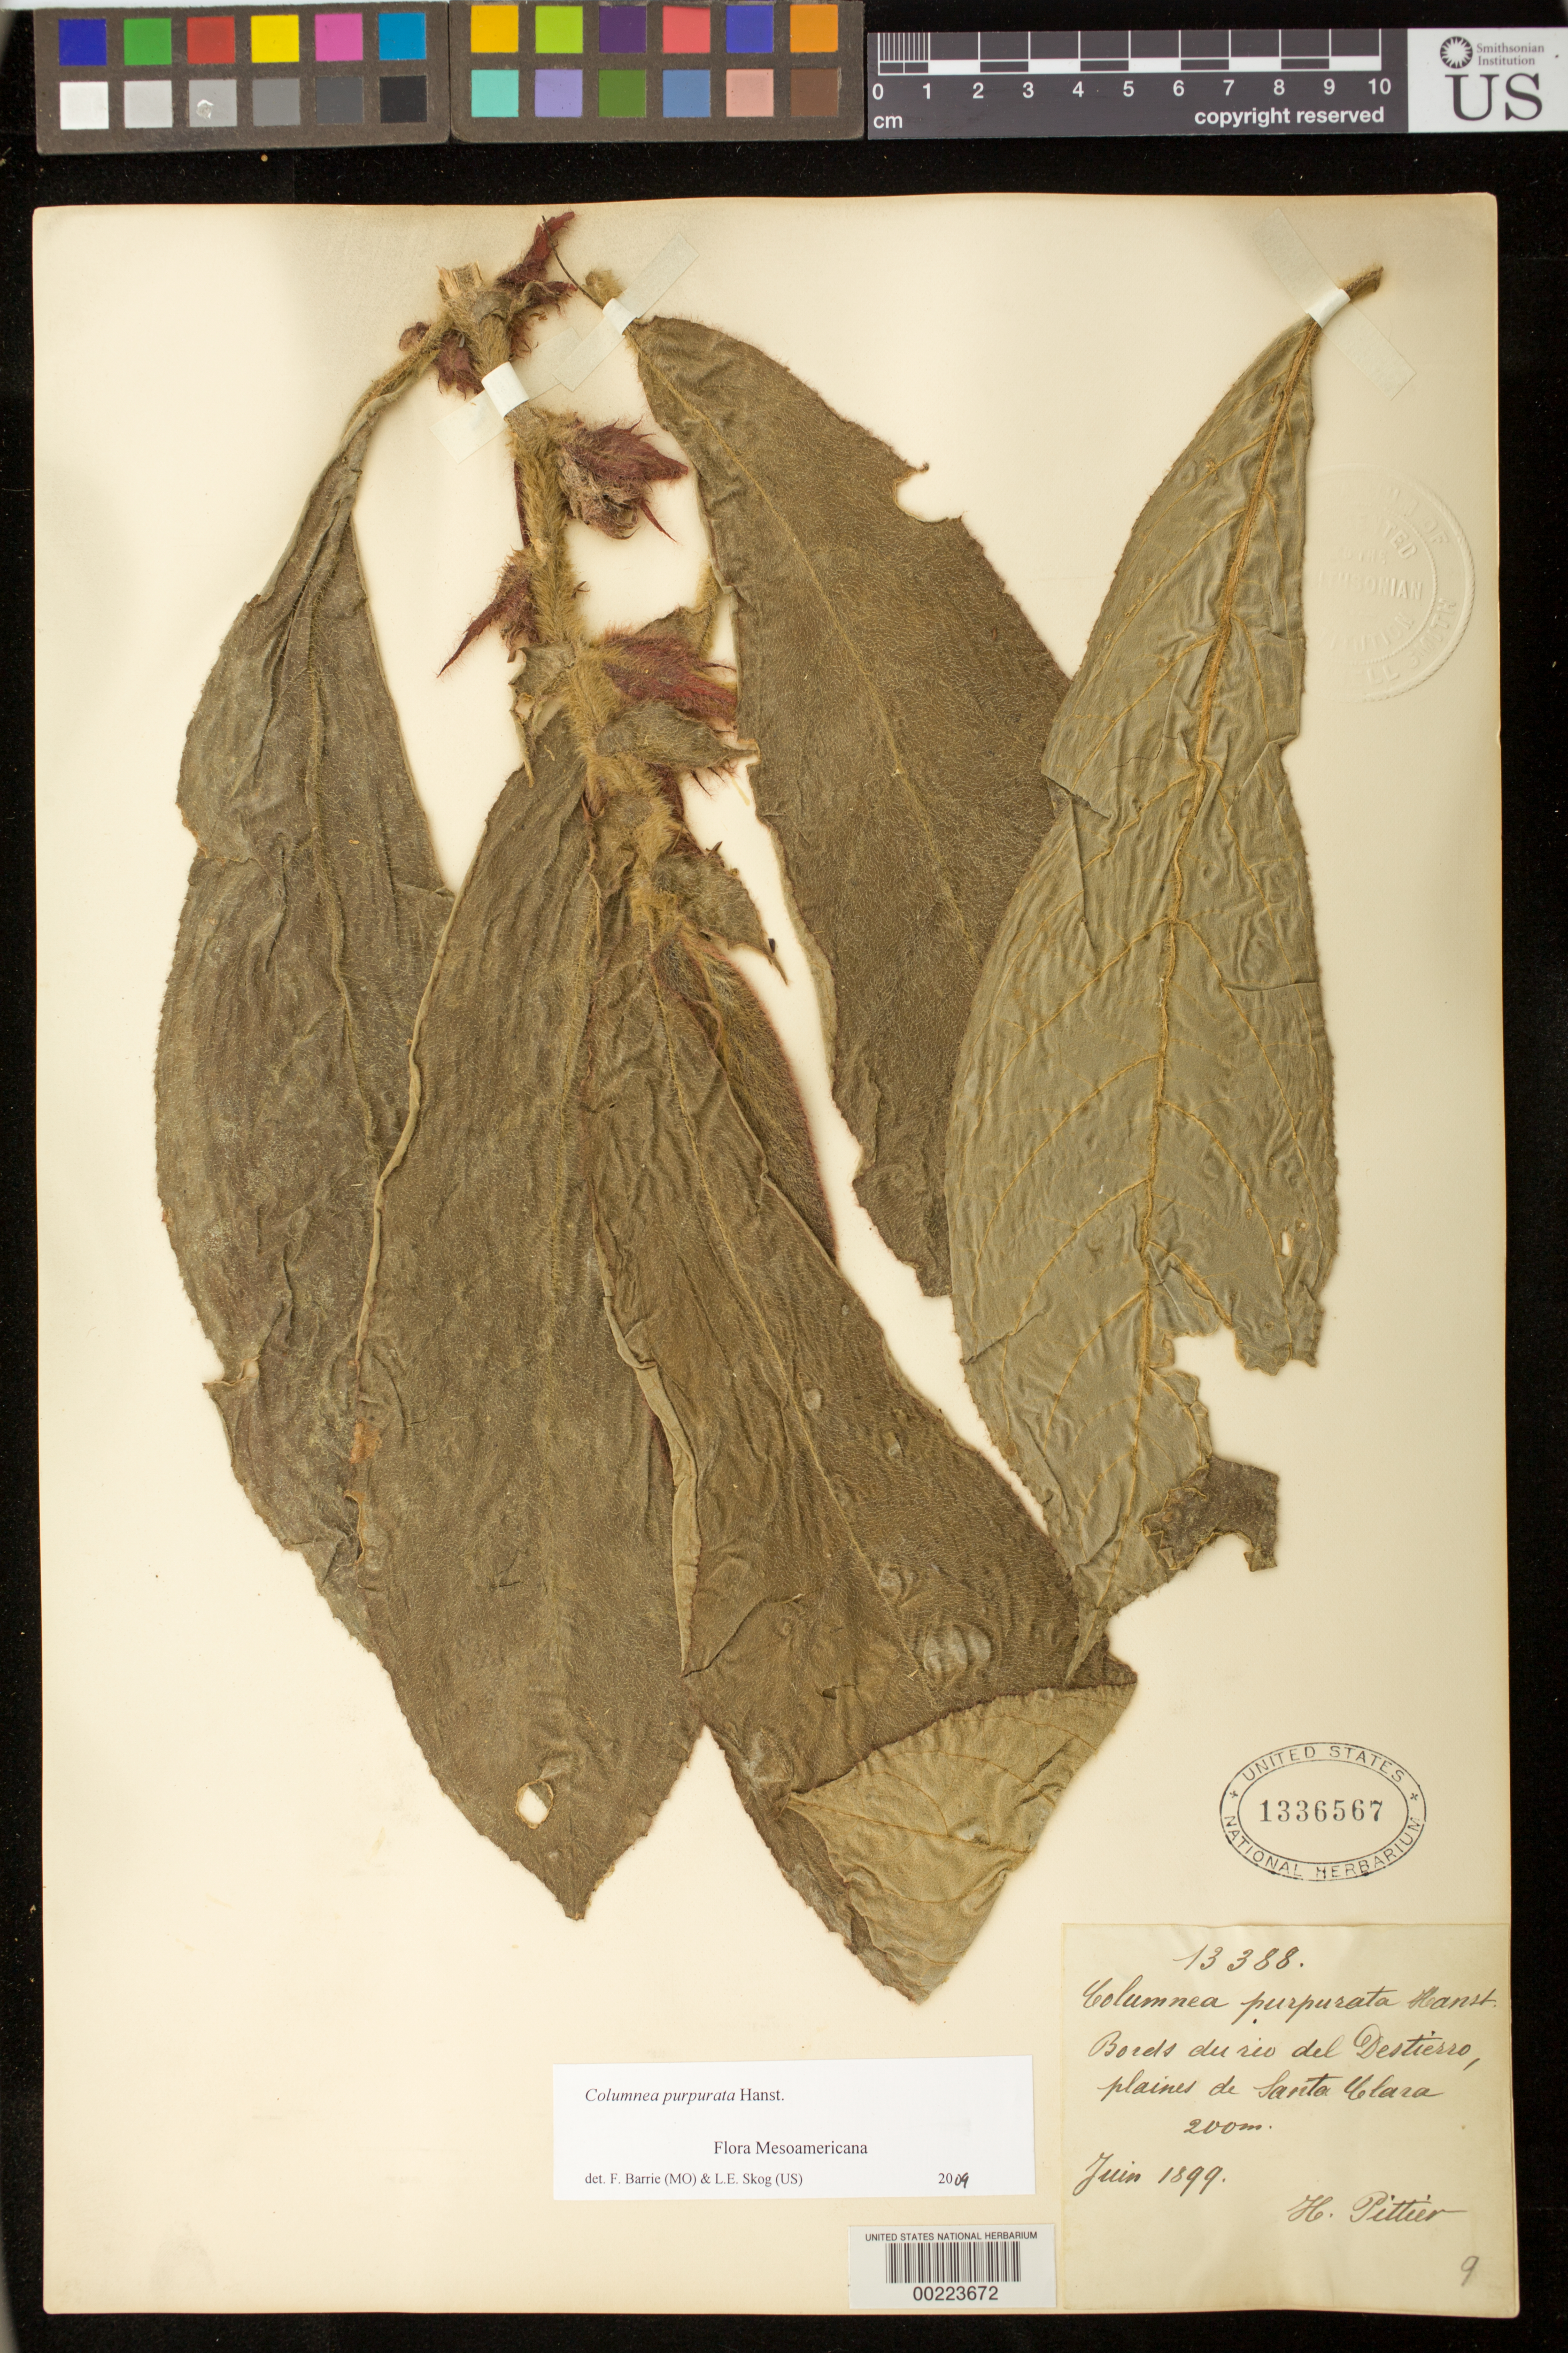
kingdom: Plantae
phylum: Tracheophyta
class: Magnoliopsida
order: Lamiales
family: Gesneriaceae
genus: Columnea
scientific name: Columnea purpurata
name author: Hanst.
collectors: H. F. Pittier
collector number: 13388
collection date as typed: Jun 1899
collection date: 1899-06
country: Costa Rica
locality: Banks of Rio del Destirro, plains of Santa Clara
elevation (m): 200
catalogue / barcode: US 1336567